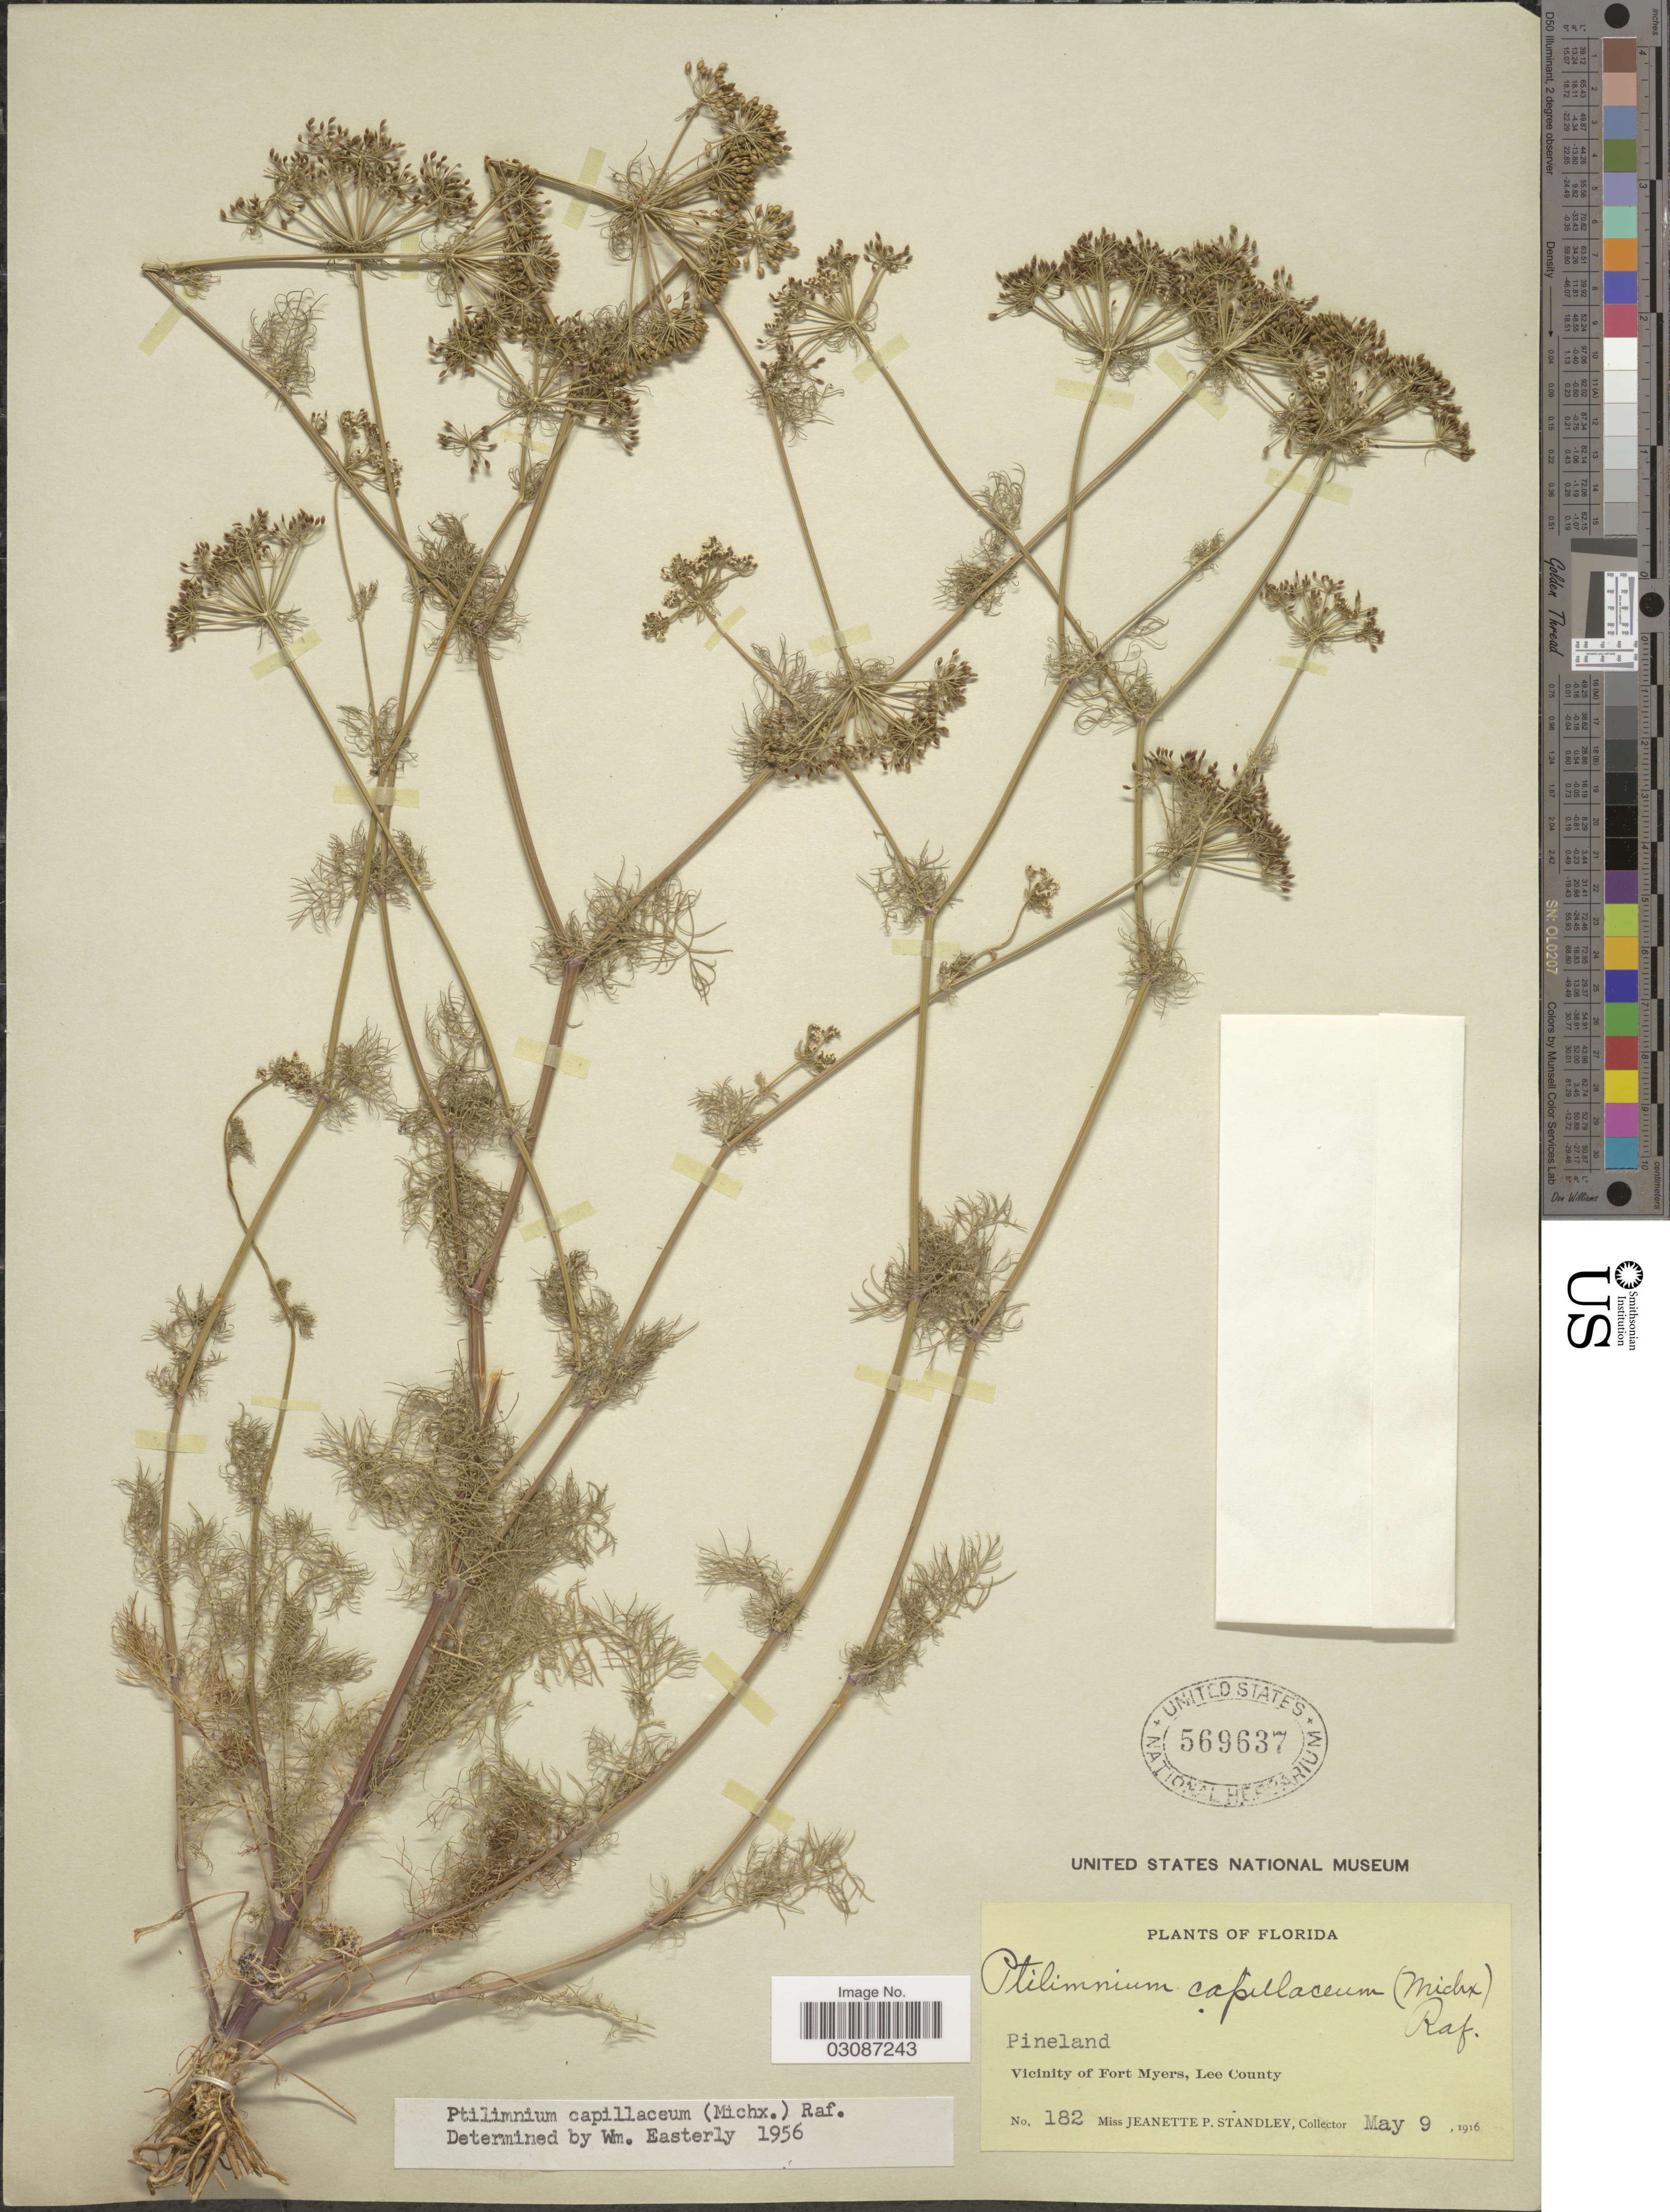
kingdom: Plantae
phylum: Tracheophyta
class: Magnoliopsida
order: Apiales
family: Apiaceae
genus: Ptilimnium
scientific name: Ptilimnium capillaceum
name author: (Michx.) Raf.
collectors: J. P. Standley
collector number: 182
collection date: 1916-05-09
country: United States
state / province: Florida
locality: Vicinity of Fort Myers, Lee County.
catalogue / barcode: US 569637